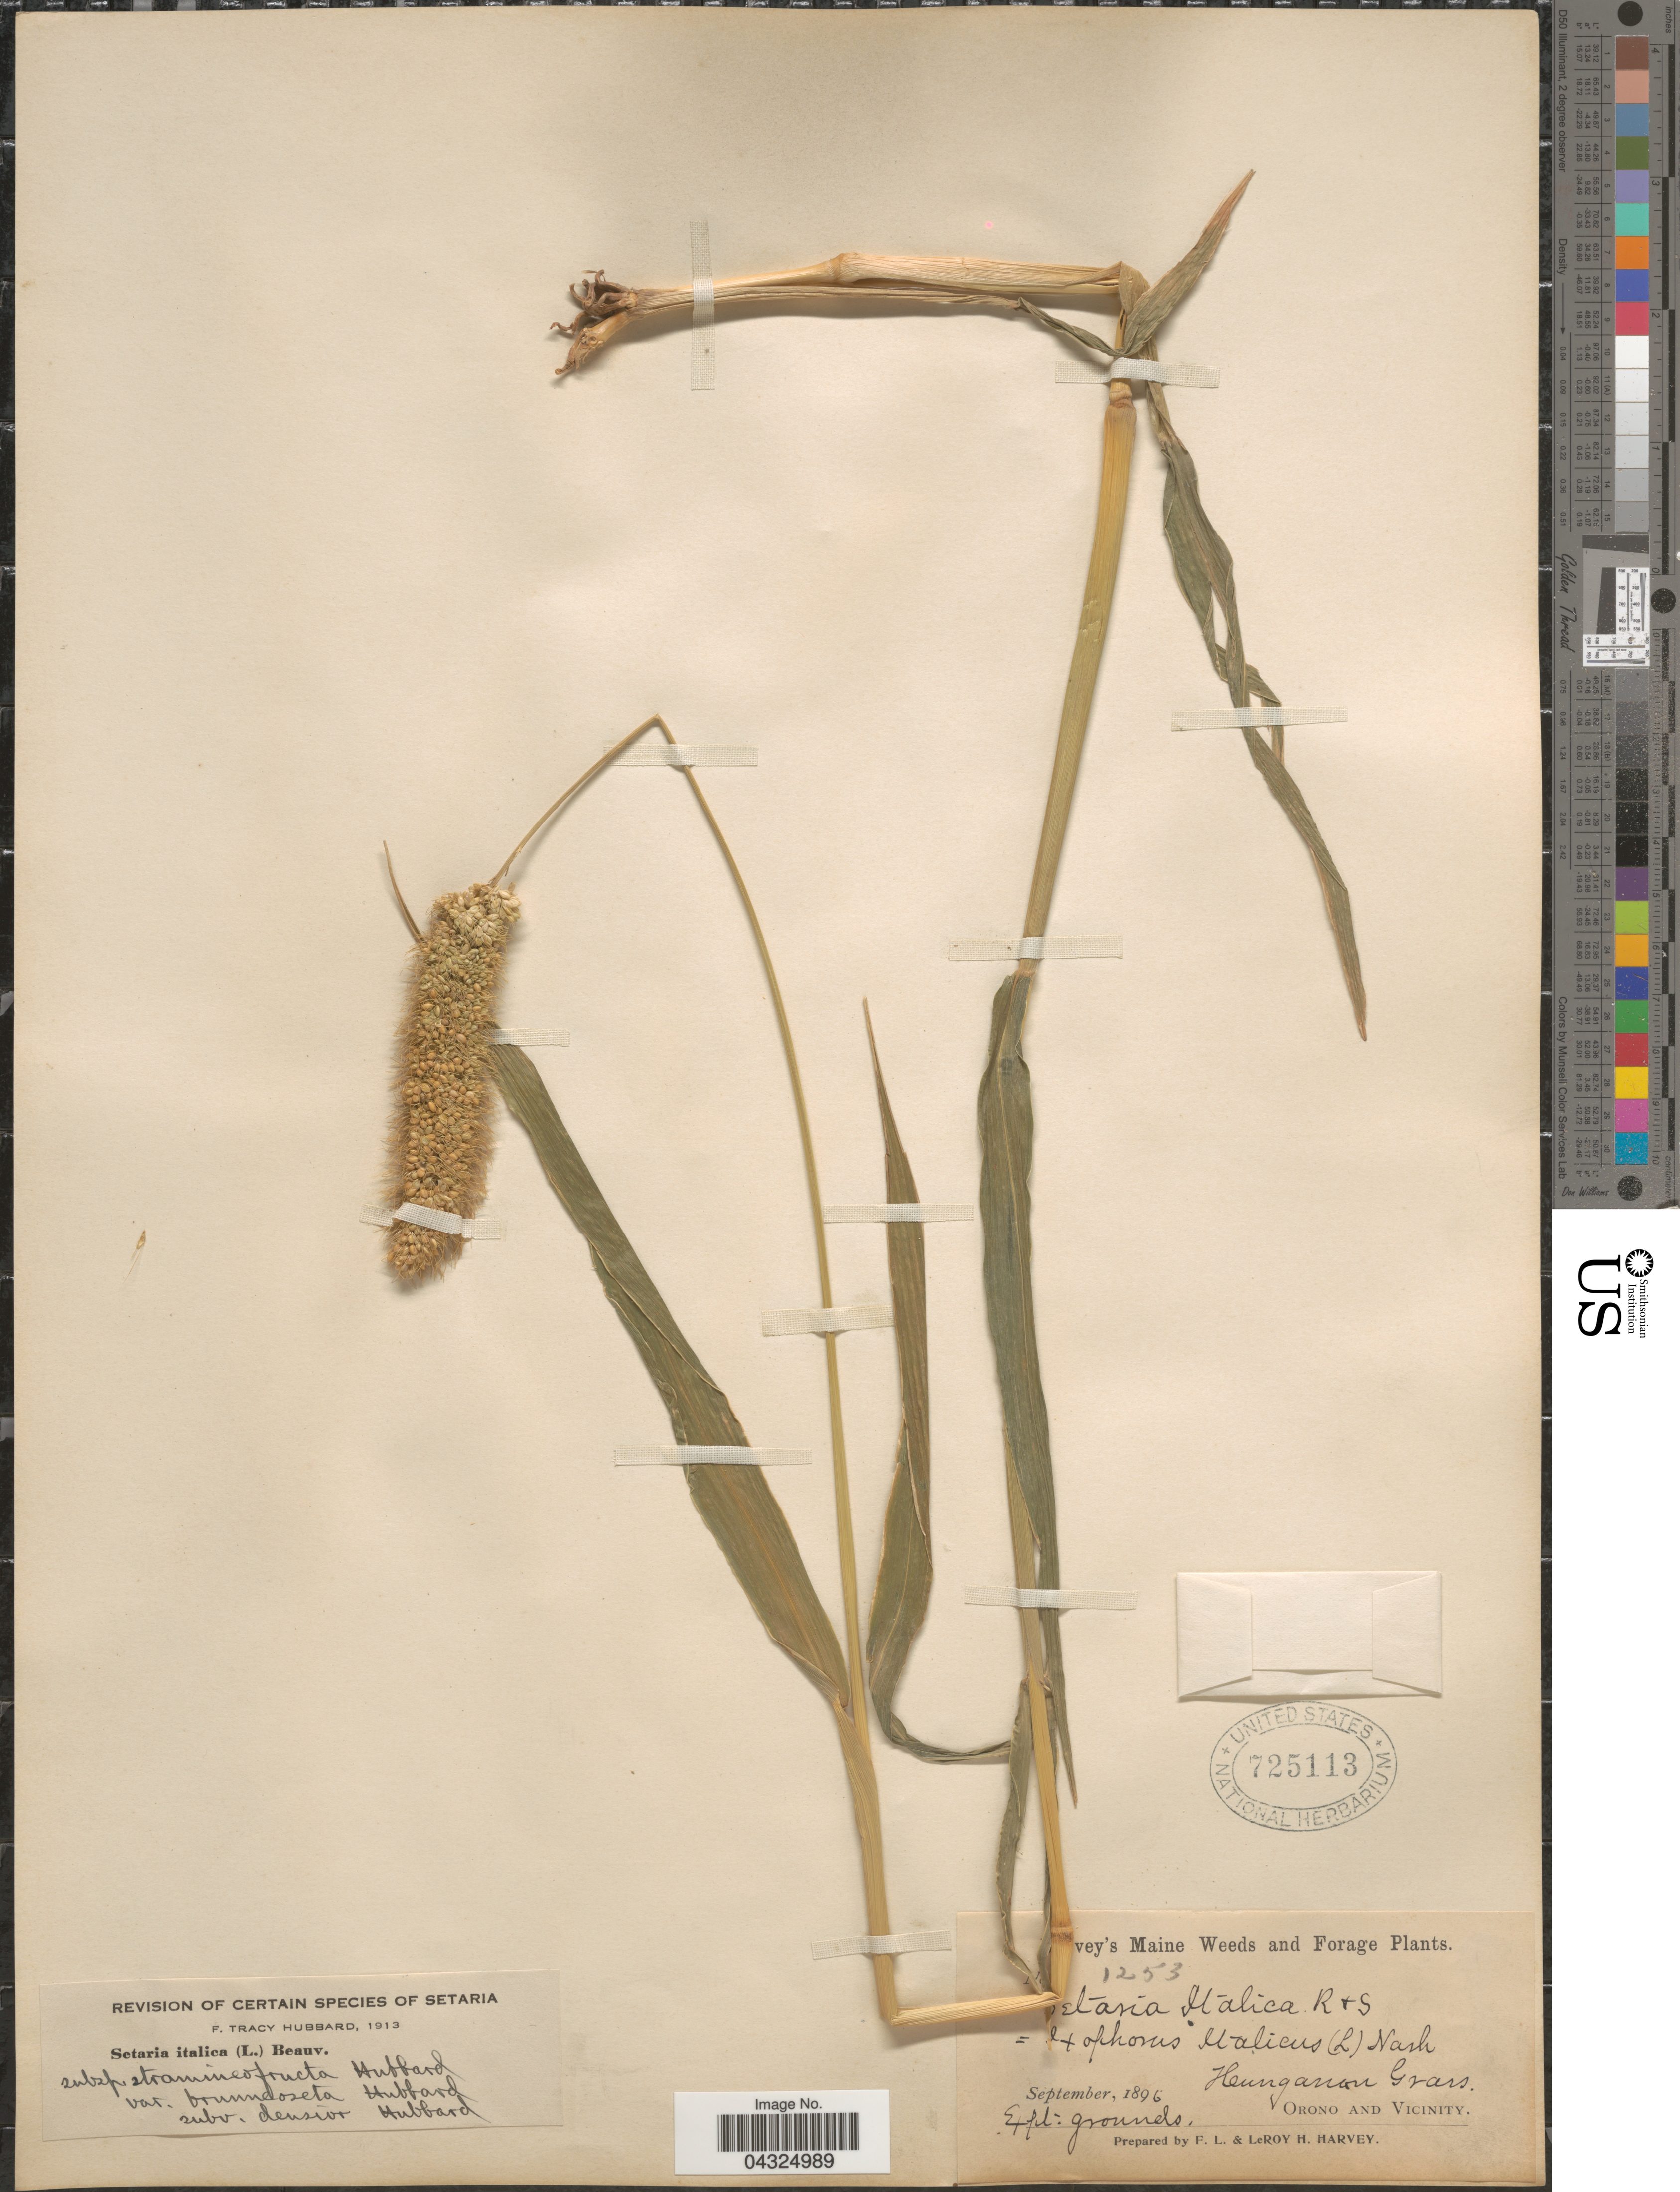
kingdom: Plantae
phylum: Tracheophyta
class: Liliopsida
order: Poales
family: Poaceae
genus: Setaria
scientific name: Setaria italica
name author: (L.) P. Beauv.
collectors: F. L. Harvey & L. H. Harvey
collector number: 1253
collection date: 1896-09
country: United States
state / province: Maine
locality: Expt. grounds. Orono and Vicinity.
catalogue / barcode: US 725113